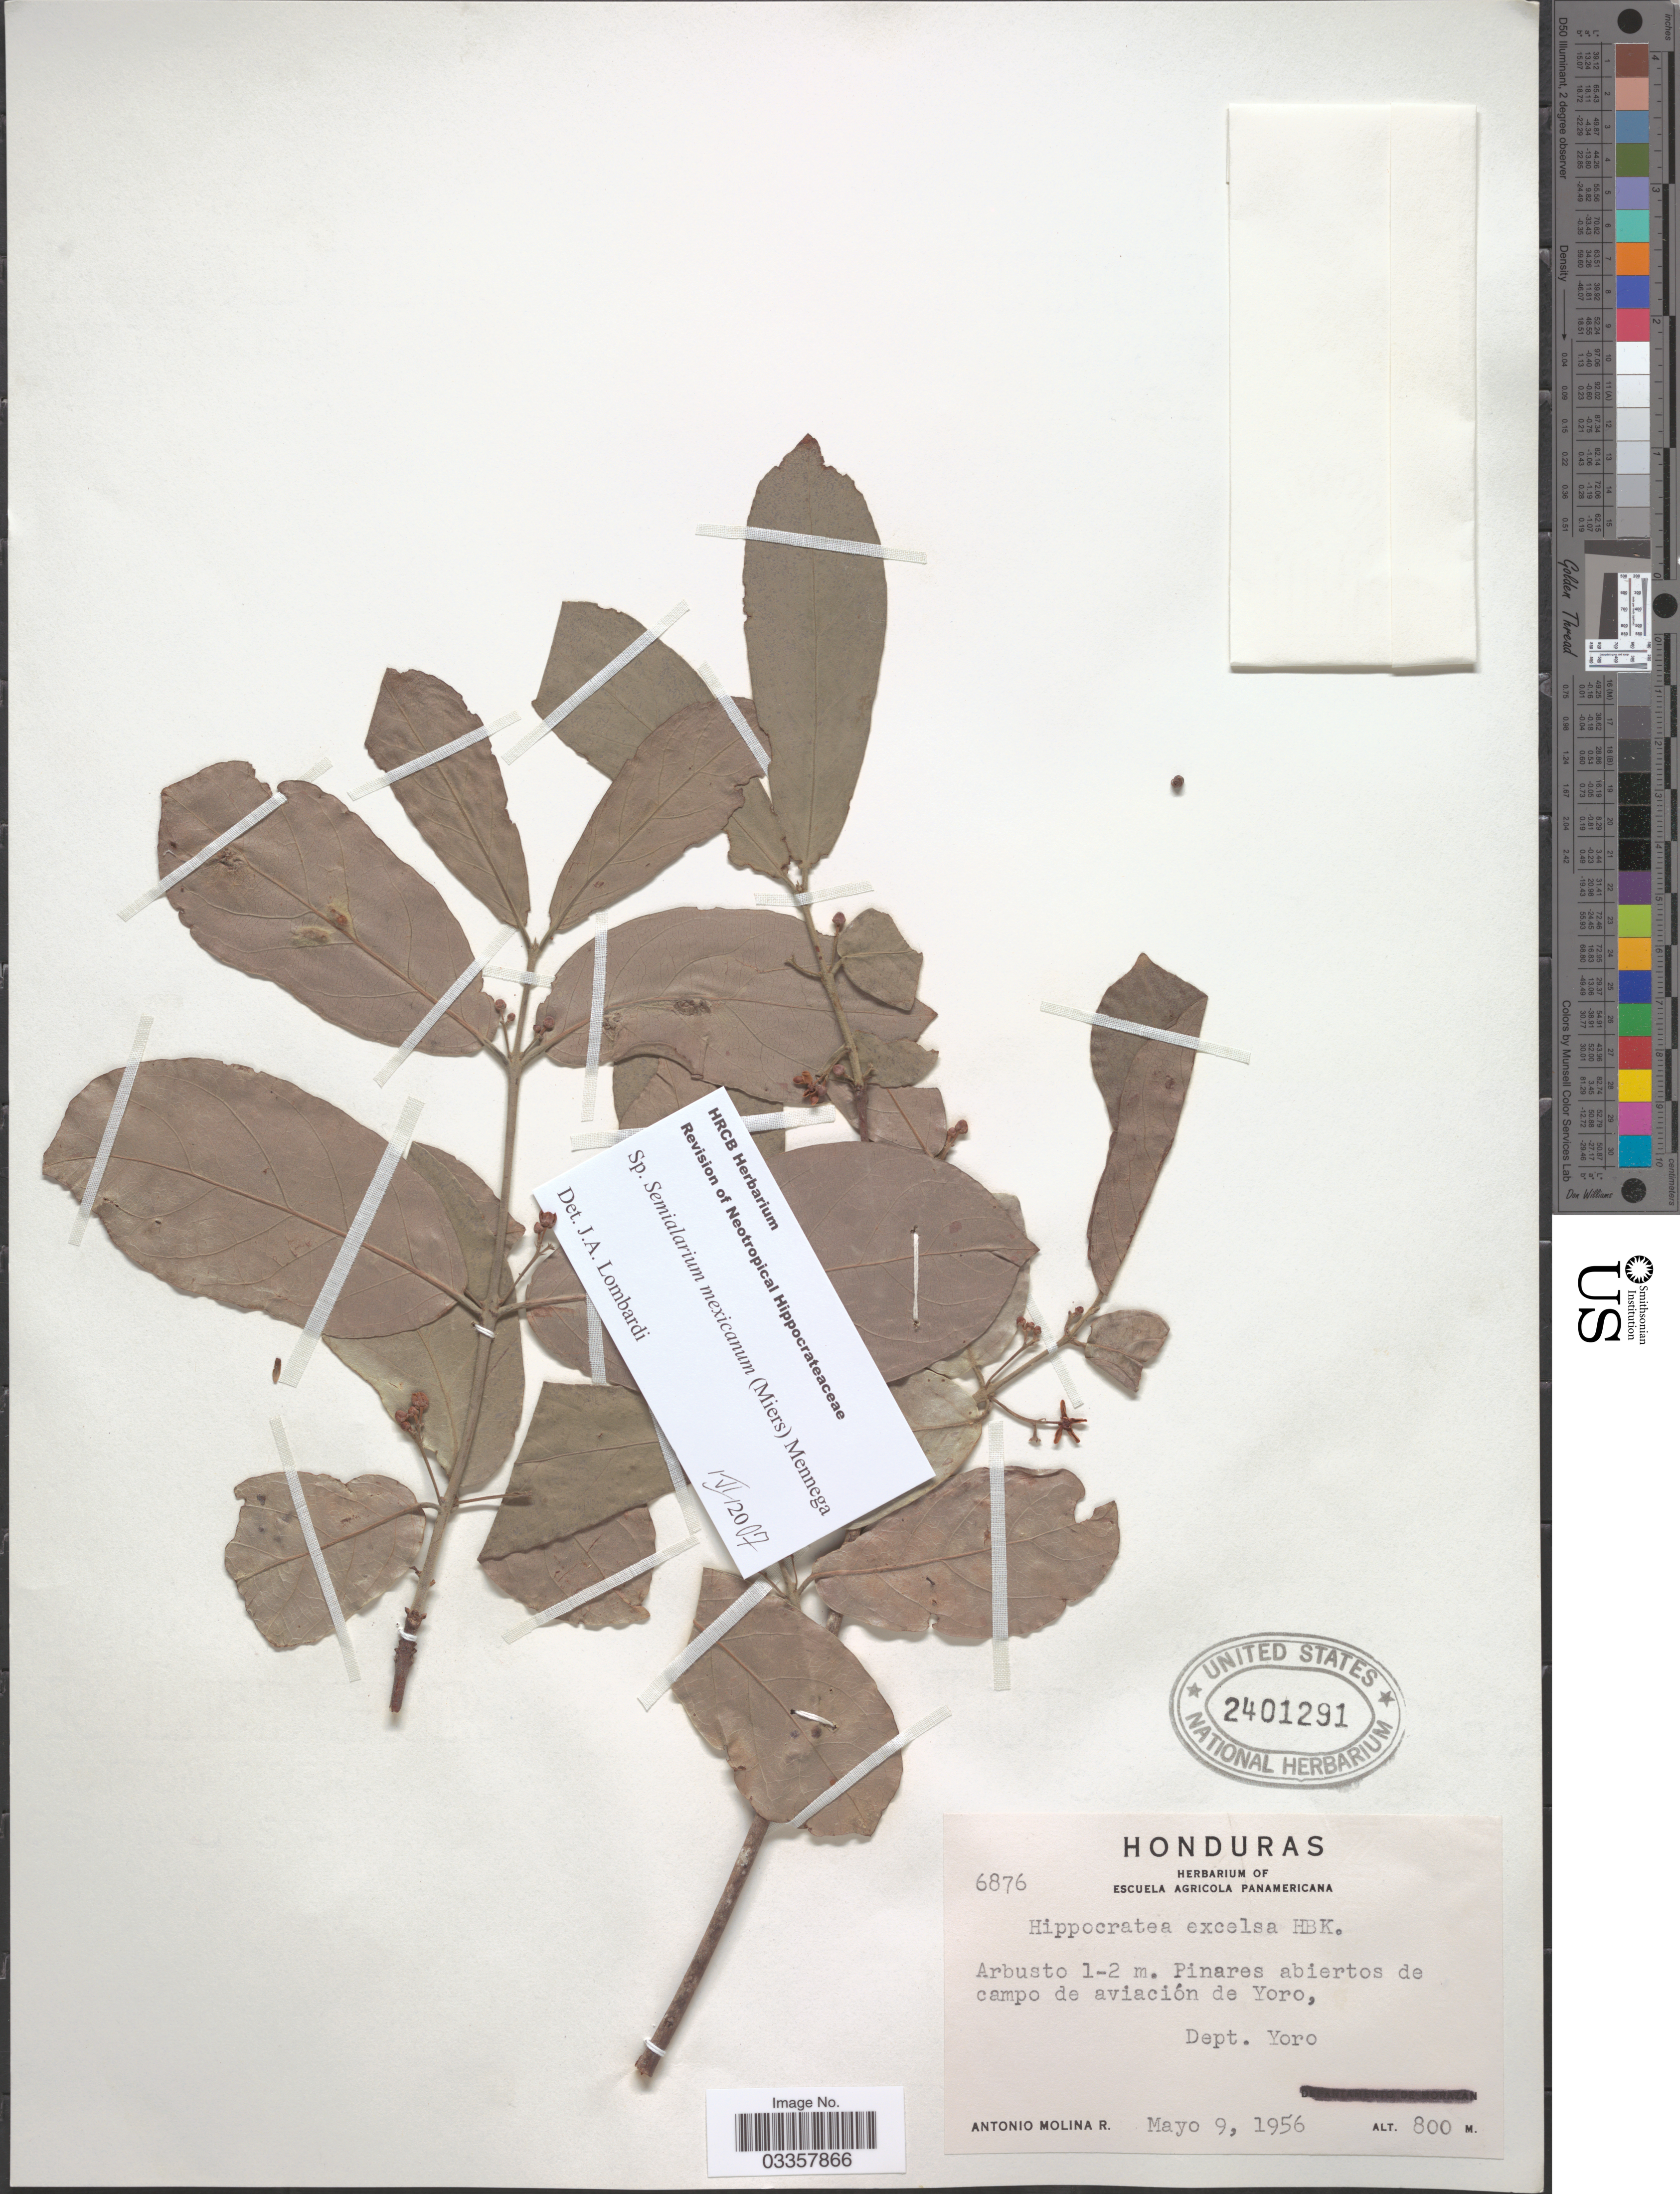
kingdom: Plantae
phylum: Tracheophyta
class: Magnoliopsida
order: Celastrales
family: Celastraceae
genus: Semialarium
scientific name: Semialarium mexicanum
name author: (Miers) Mennega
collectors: A. Molina R.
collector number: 6876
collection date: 1956-05-09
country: Honduras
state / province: Yoro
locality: Pinares abiertos de campo de aviación de Yoro, Dept. Yoro.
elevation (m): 800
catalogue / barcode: US 2401291